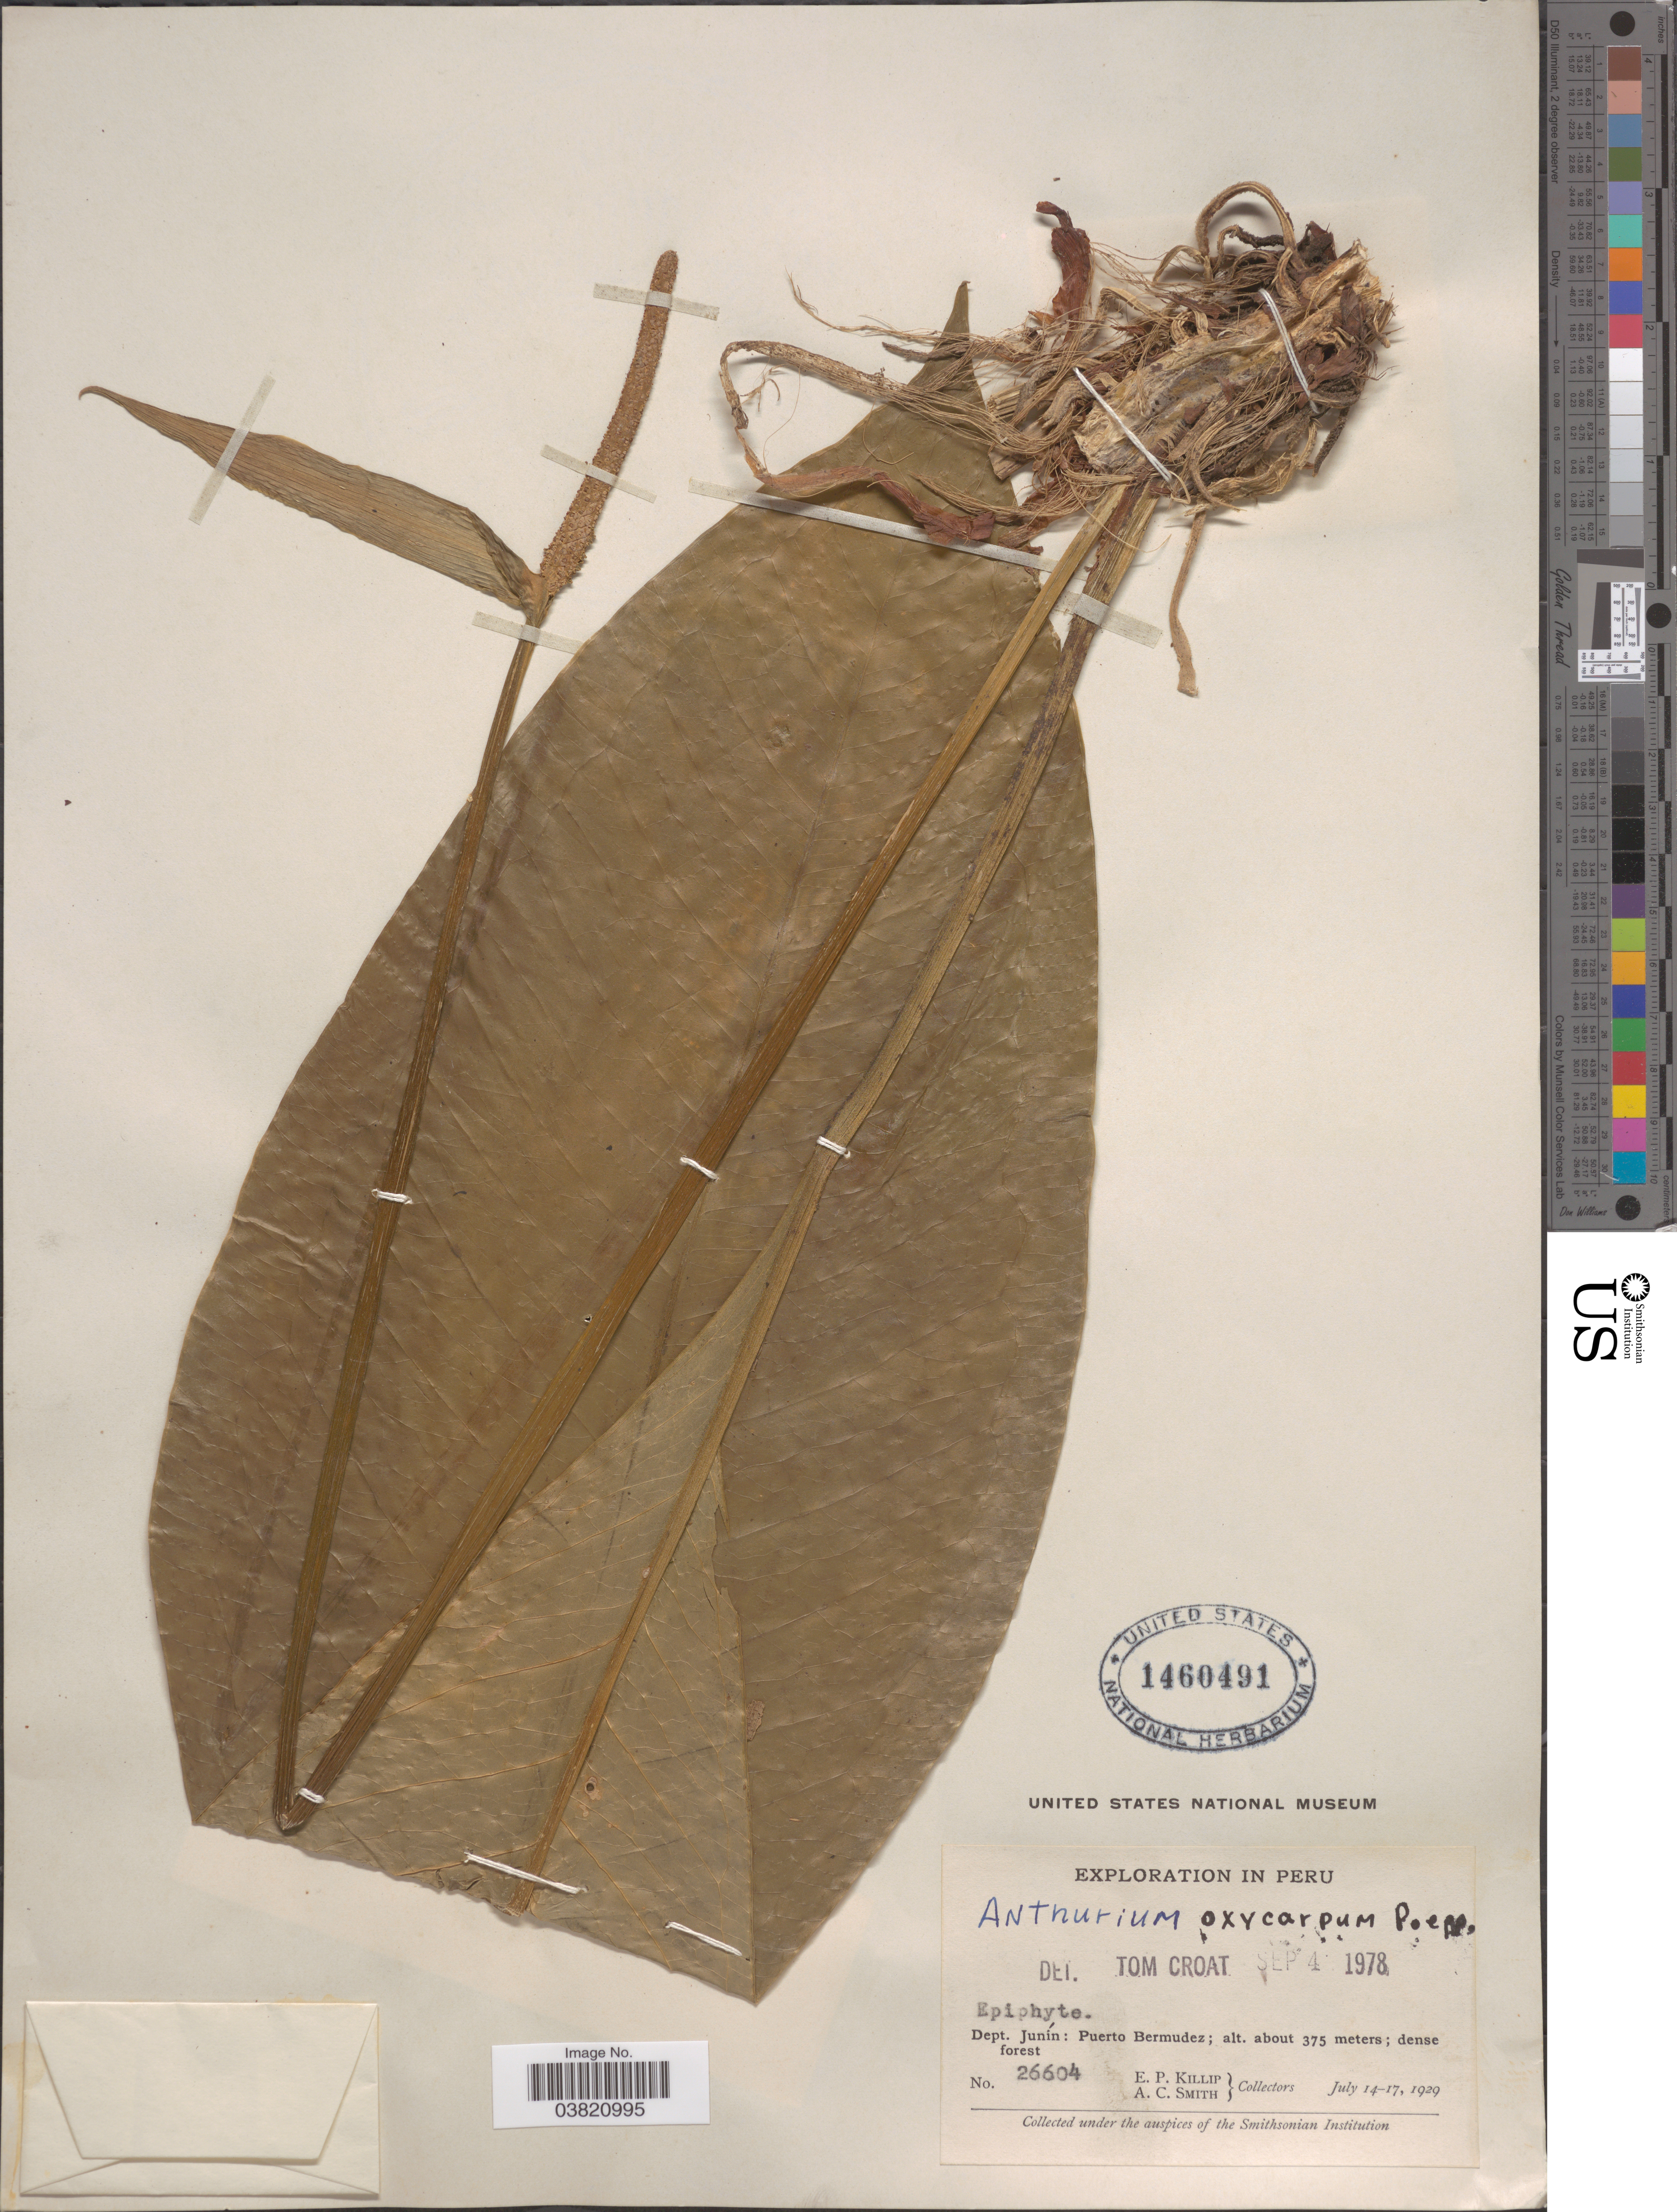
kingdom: Plantae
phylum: Tracheophyta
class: Liliopsida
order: Alismatales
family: Araceae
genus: Anthurium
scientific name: Anthurium oxycarpum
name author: Poepp.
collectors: E. P. Killip & A. C. Smith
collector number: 26604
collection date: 1929-07-14/1929-07-17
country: Peru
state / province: Junín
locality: Dept. Junín: Puerto Bermudez.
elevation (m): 3758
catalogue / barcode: US 1460491